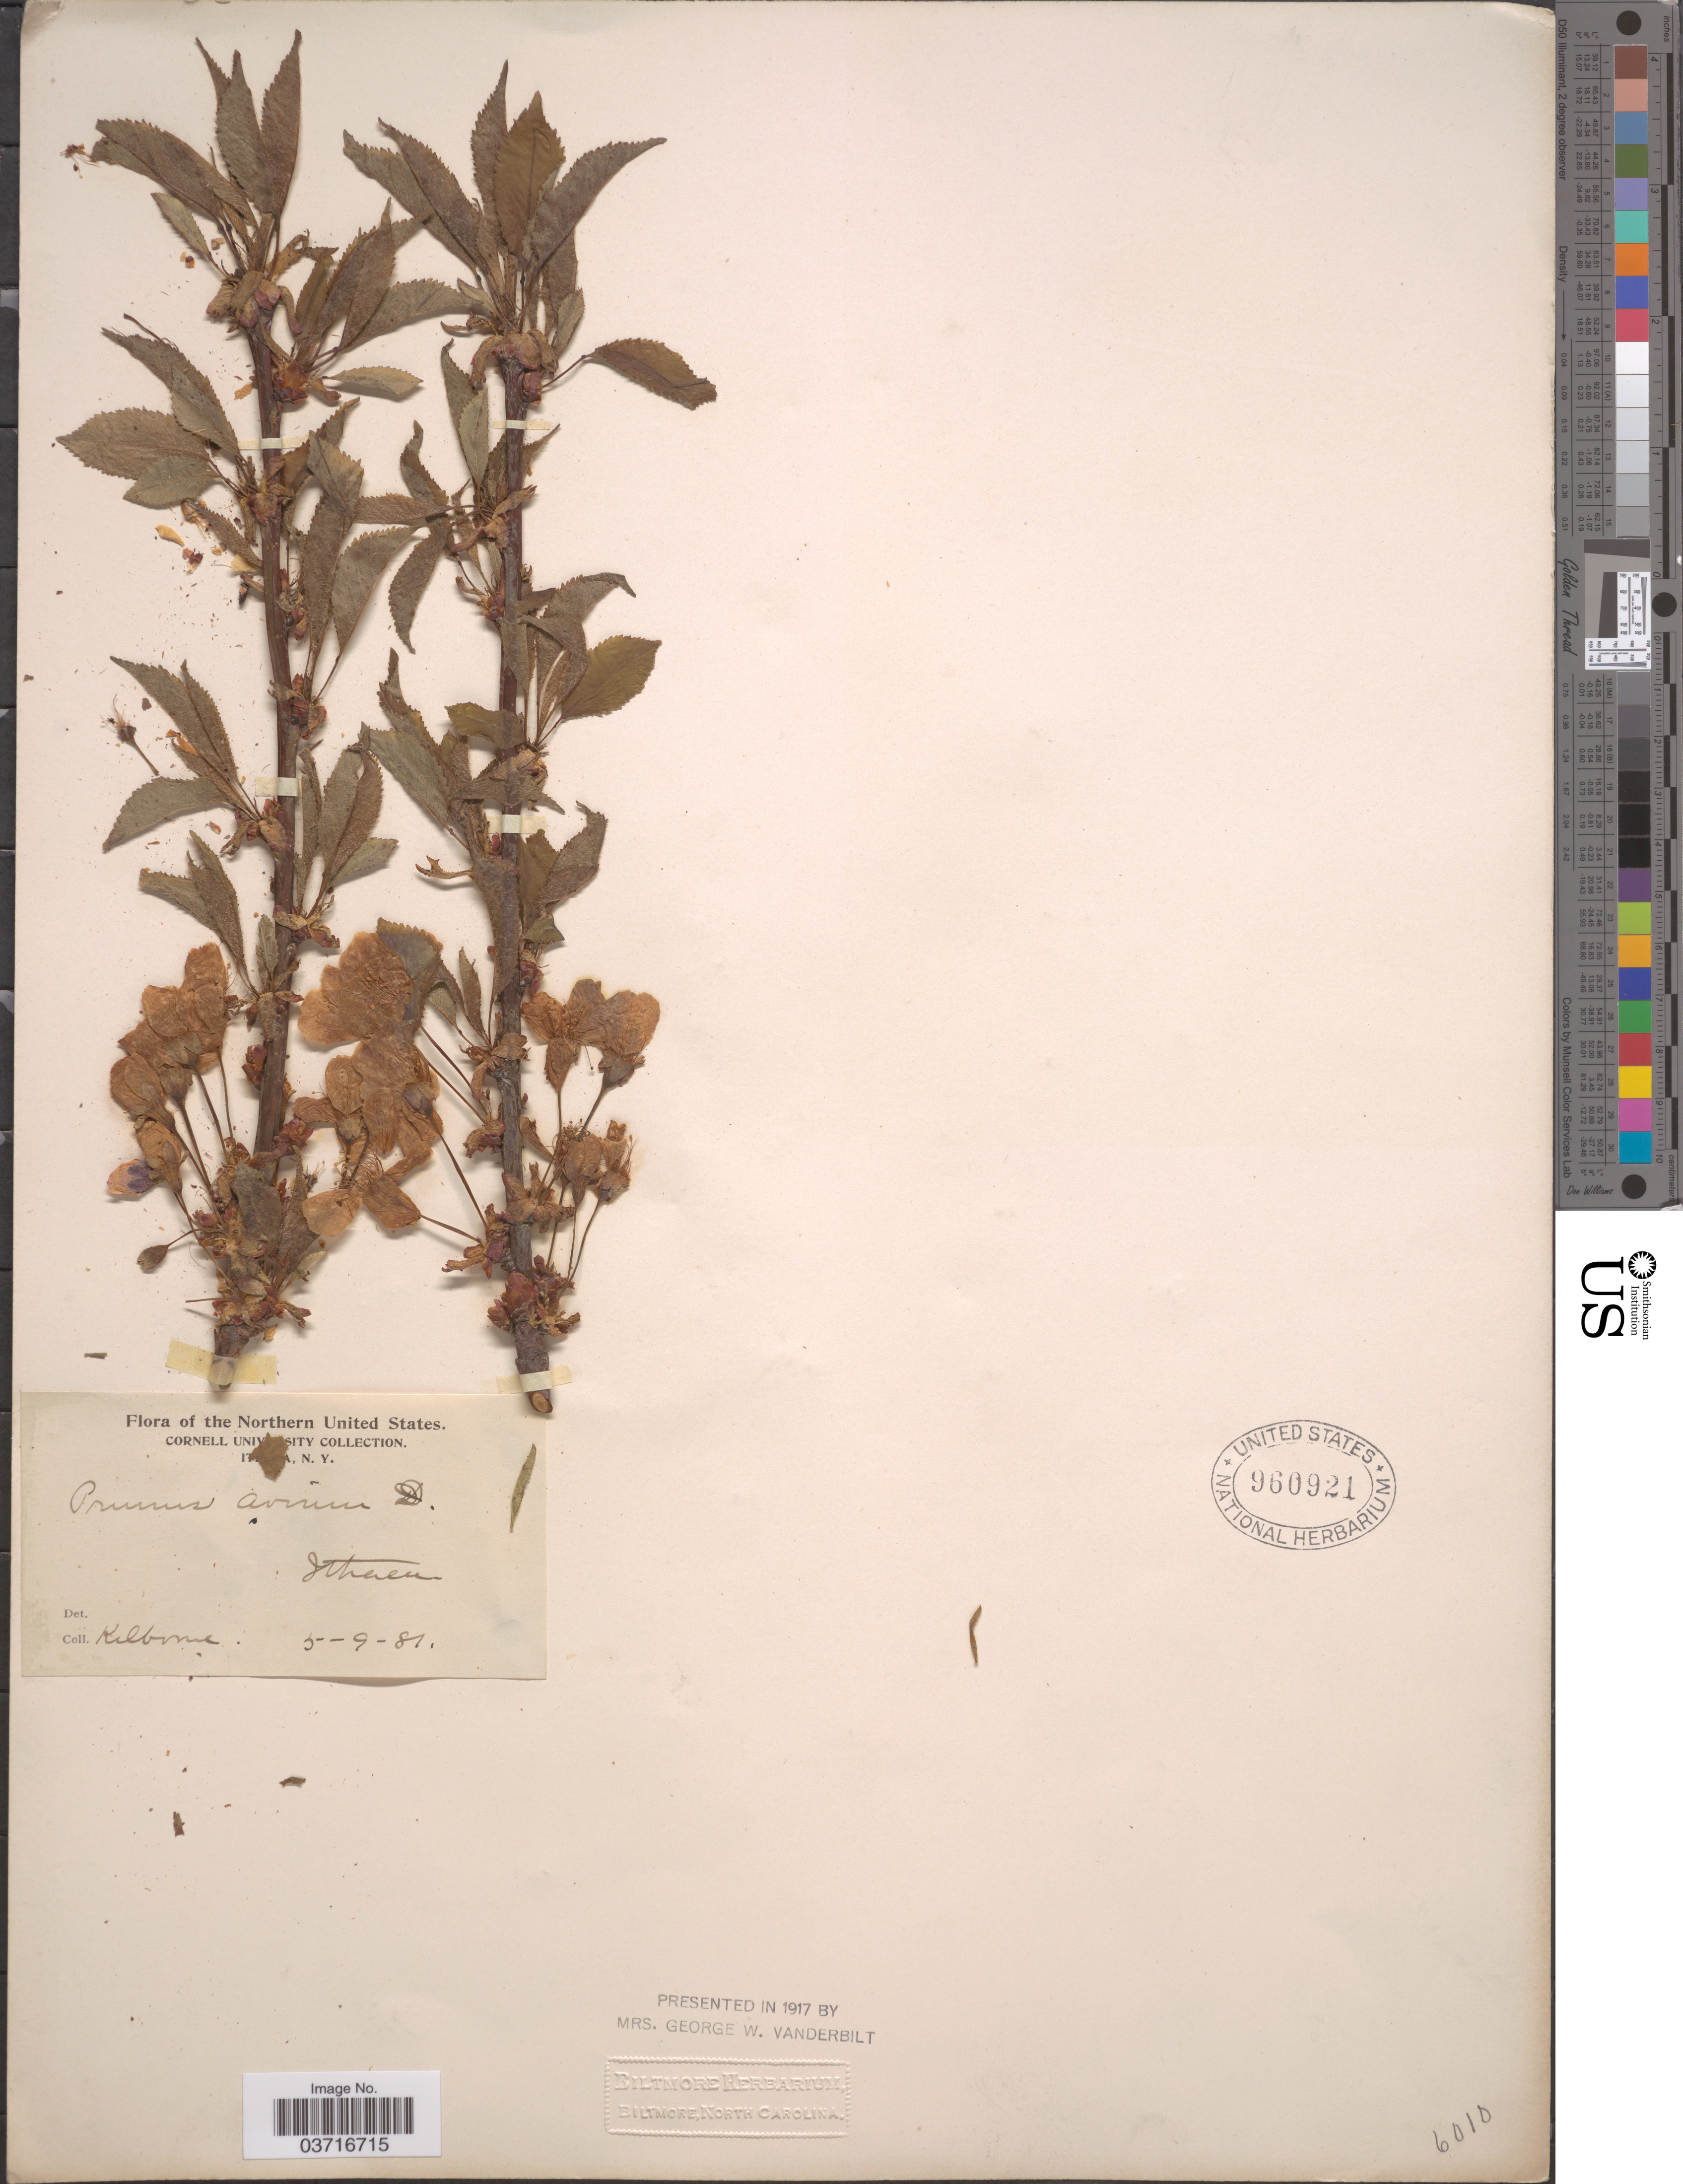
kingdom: Plantae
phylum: Tracheophyta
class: Magnoliopsida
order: Rosales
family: Rosaceae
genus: Prunus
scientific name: Prunus sp.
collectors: Kilborne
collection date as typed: Transcribed d/m/y: 9/5/81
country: United States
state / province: New York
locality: Northern United States. Ithaca.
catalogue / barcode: US 960921